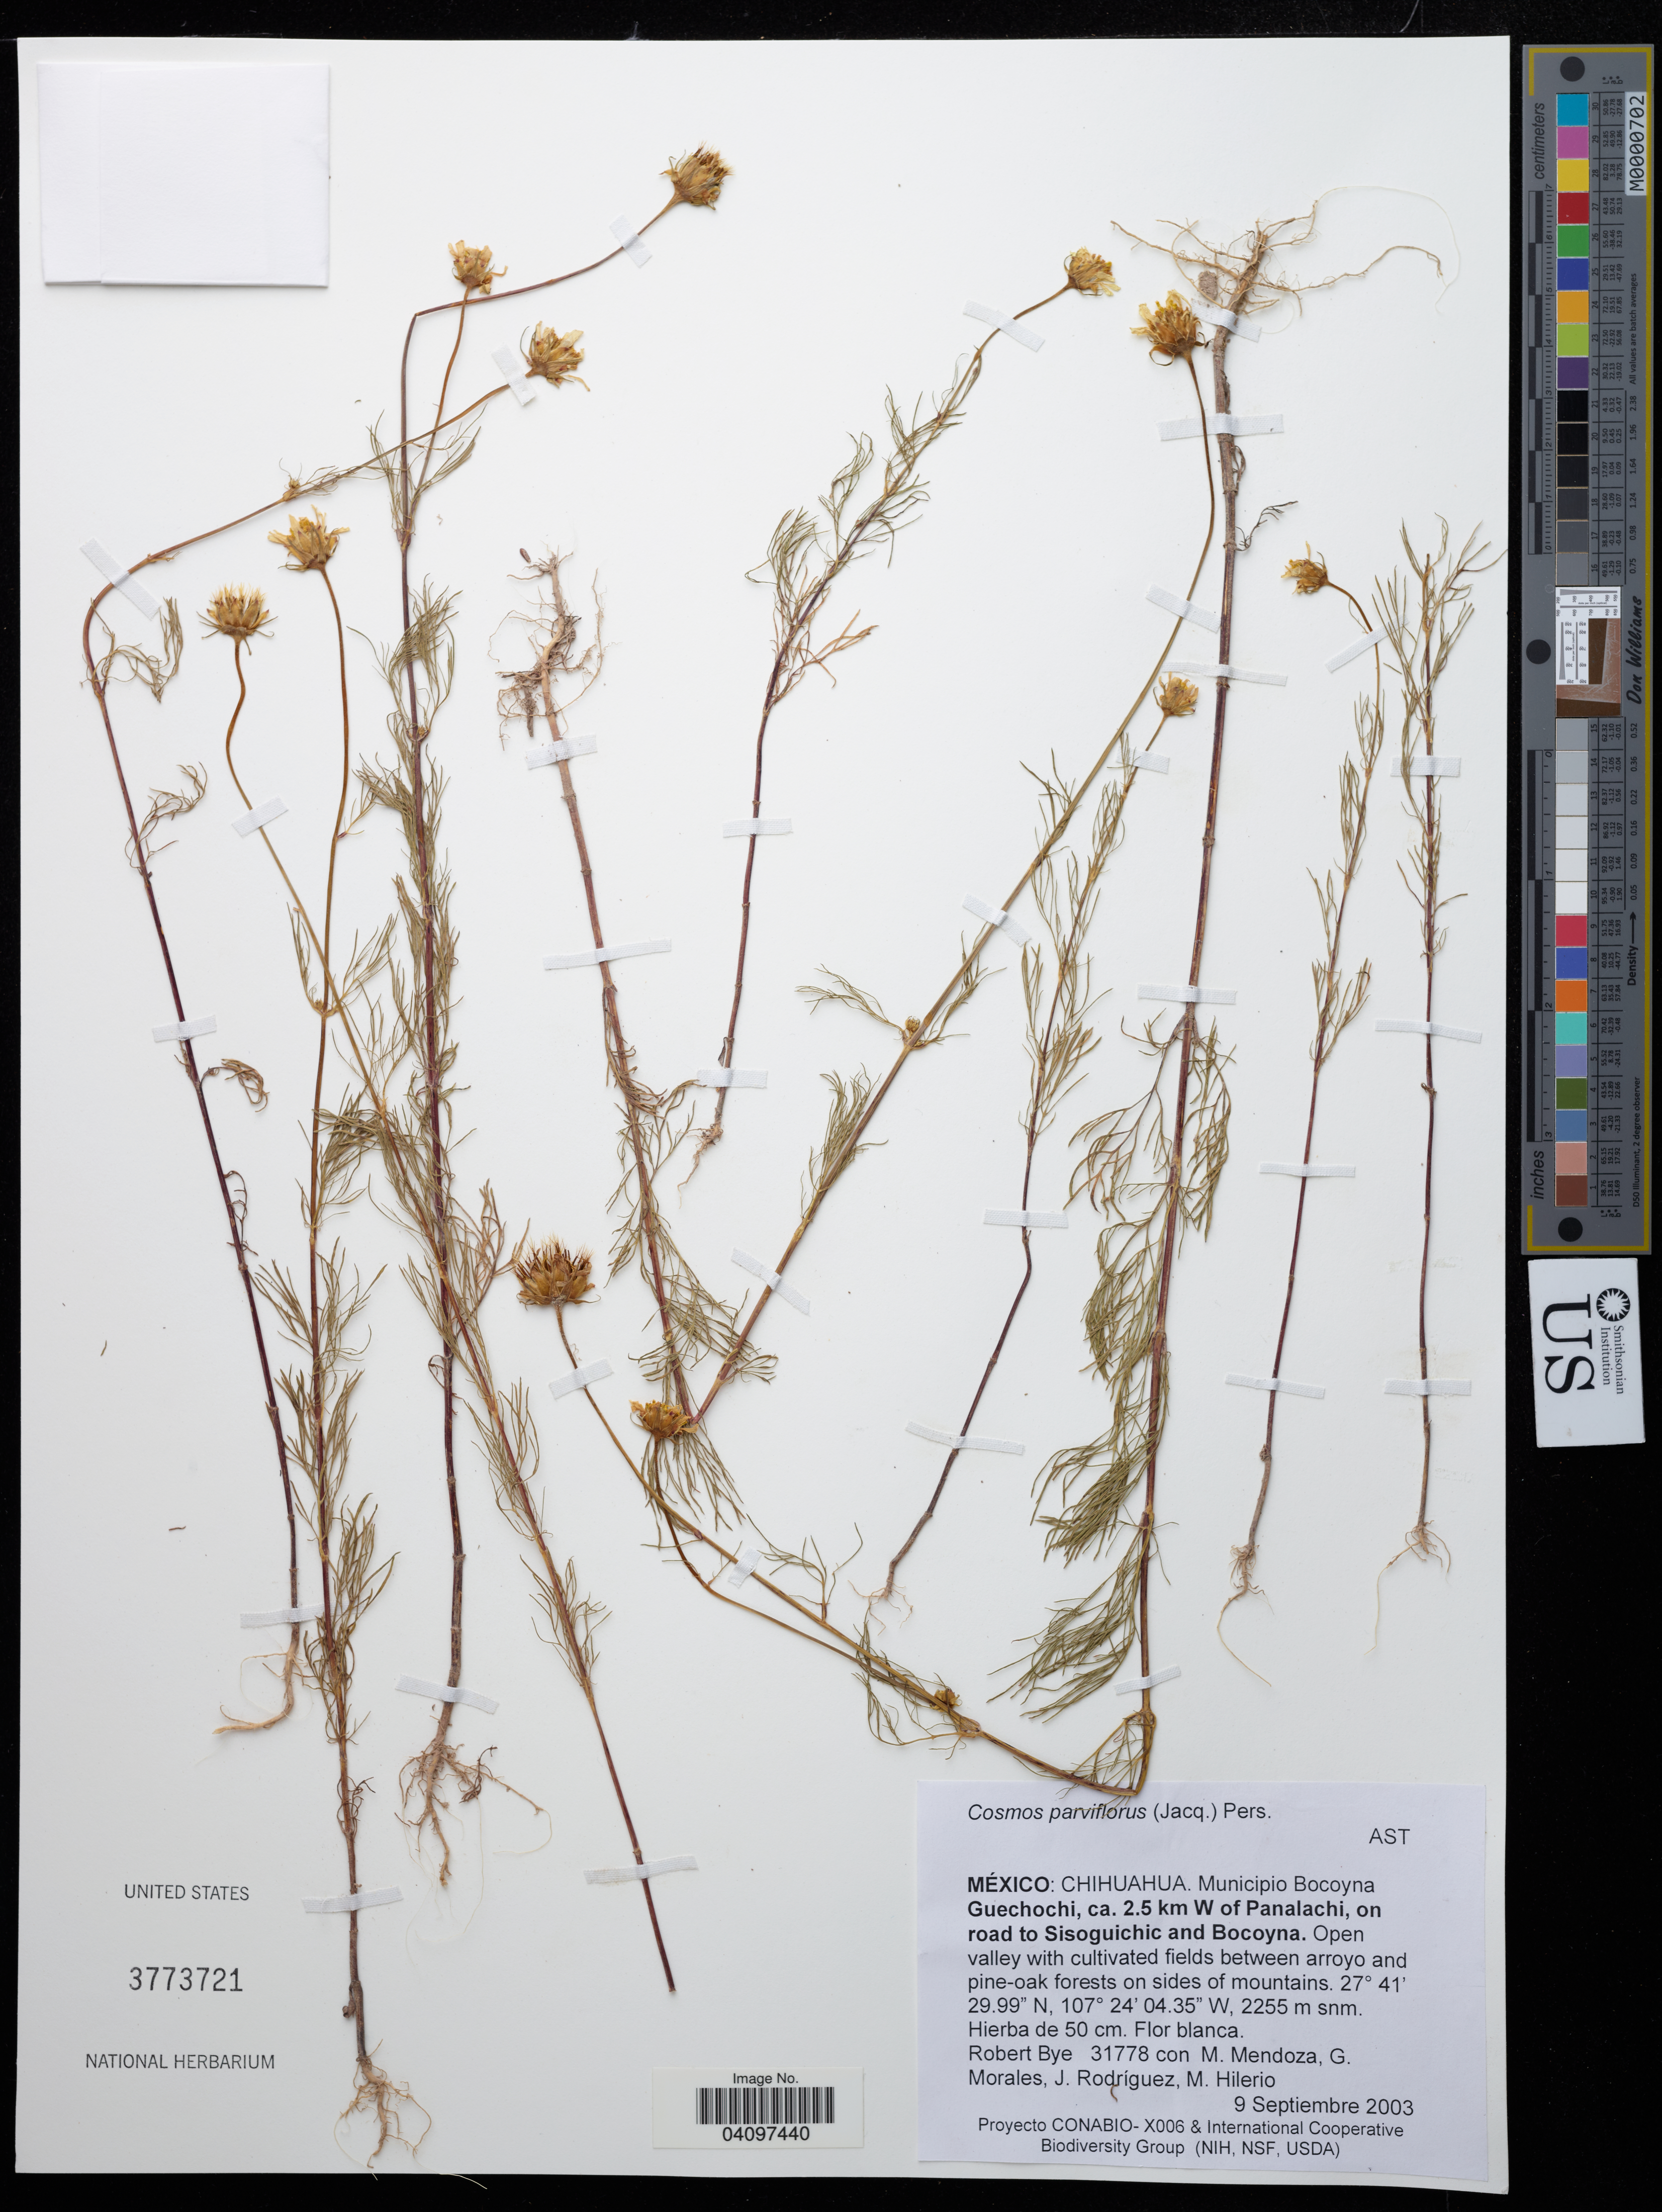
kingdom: Plantae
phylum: Tracheophyta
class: Magnoliopsida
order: Asterales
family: Asteraceae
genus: Cosmos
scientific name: Cosmos parviflorus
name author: (Jacq.) Pers.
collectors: R. Bye, M. Mendoza, G. Morales & J. Rodríguez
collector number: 31778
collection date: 2003-09-09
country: Mexico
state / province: Chihuahua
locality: Municipio Bocoyna Guechochi, ca. 2.5 km W of Panalachi, on road to Sisoguichic and Bocoyna.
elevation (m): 2255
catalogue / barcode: US 3773721